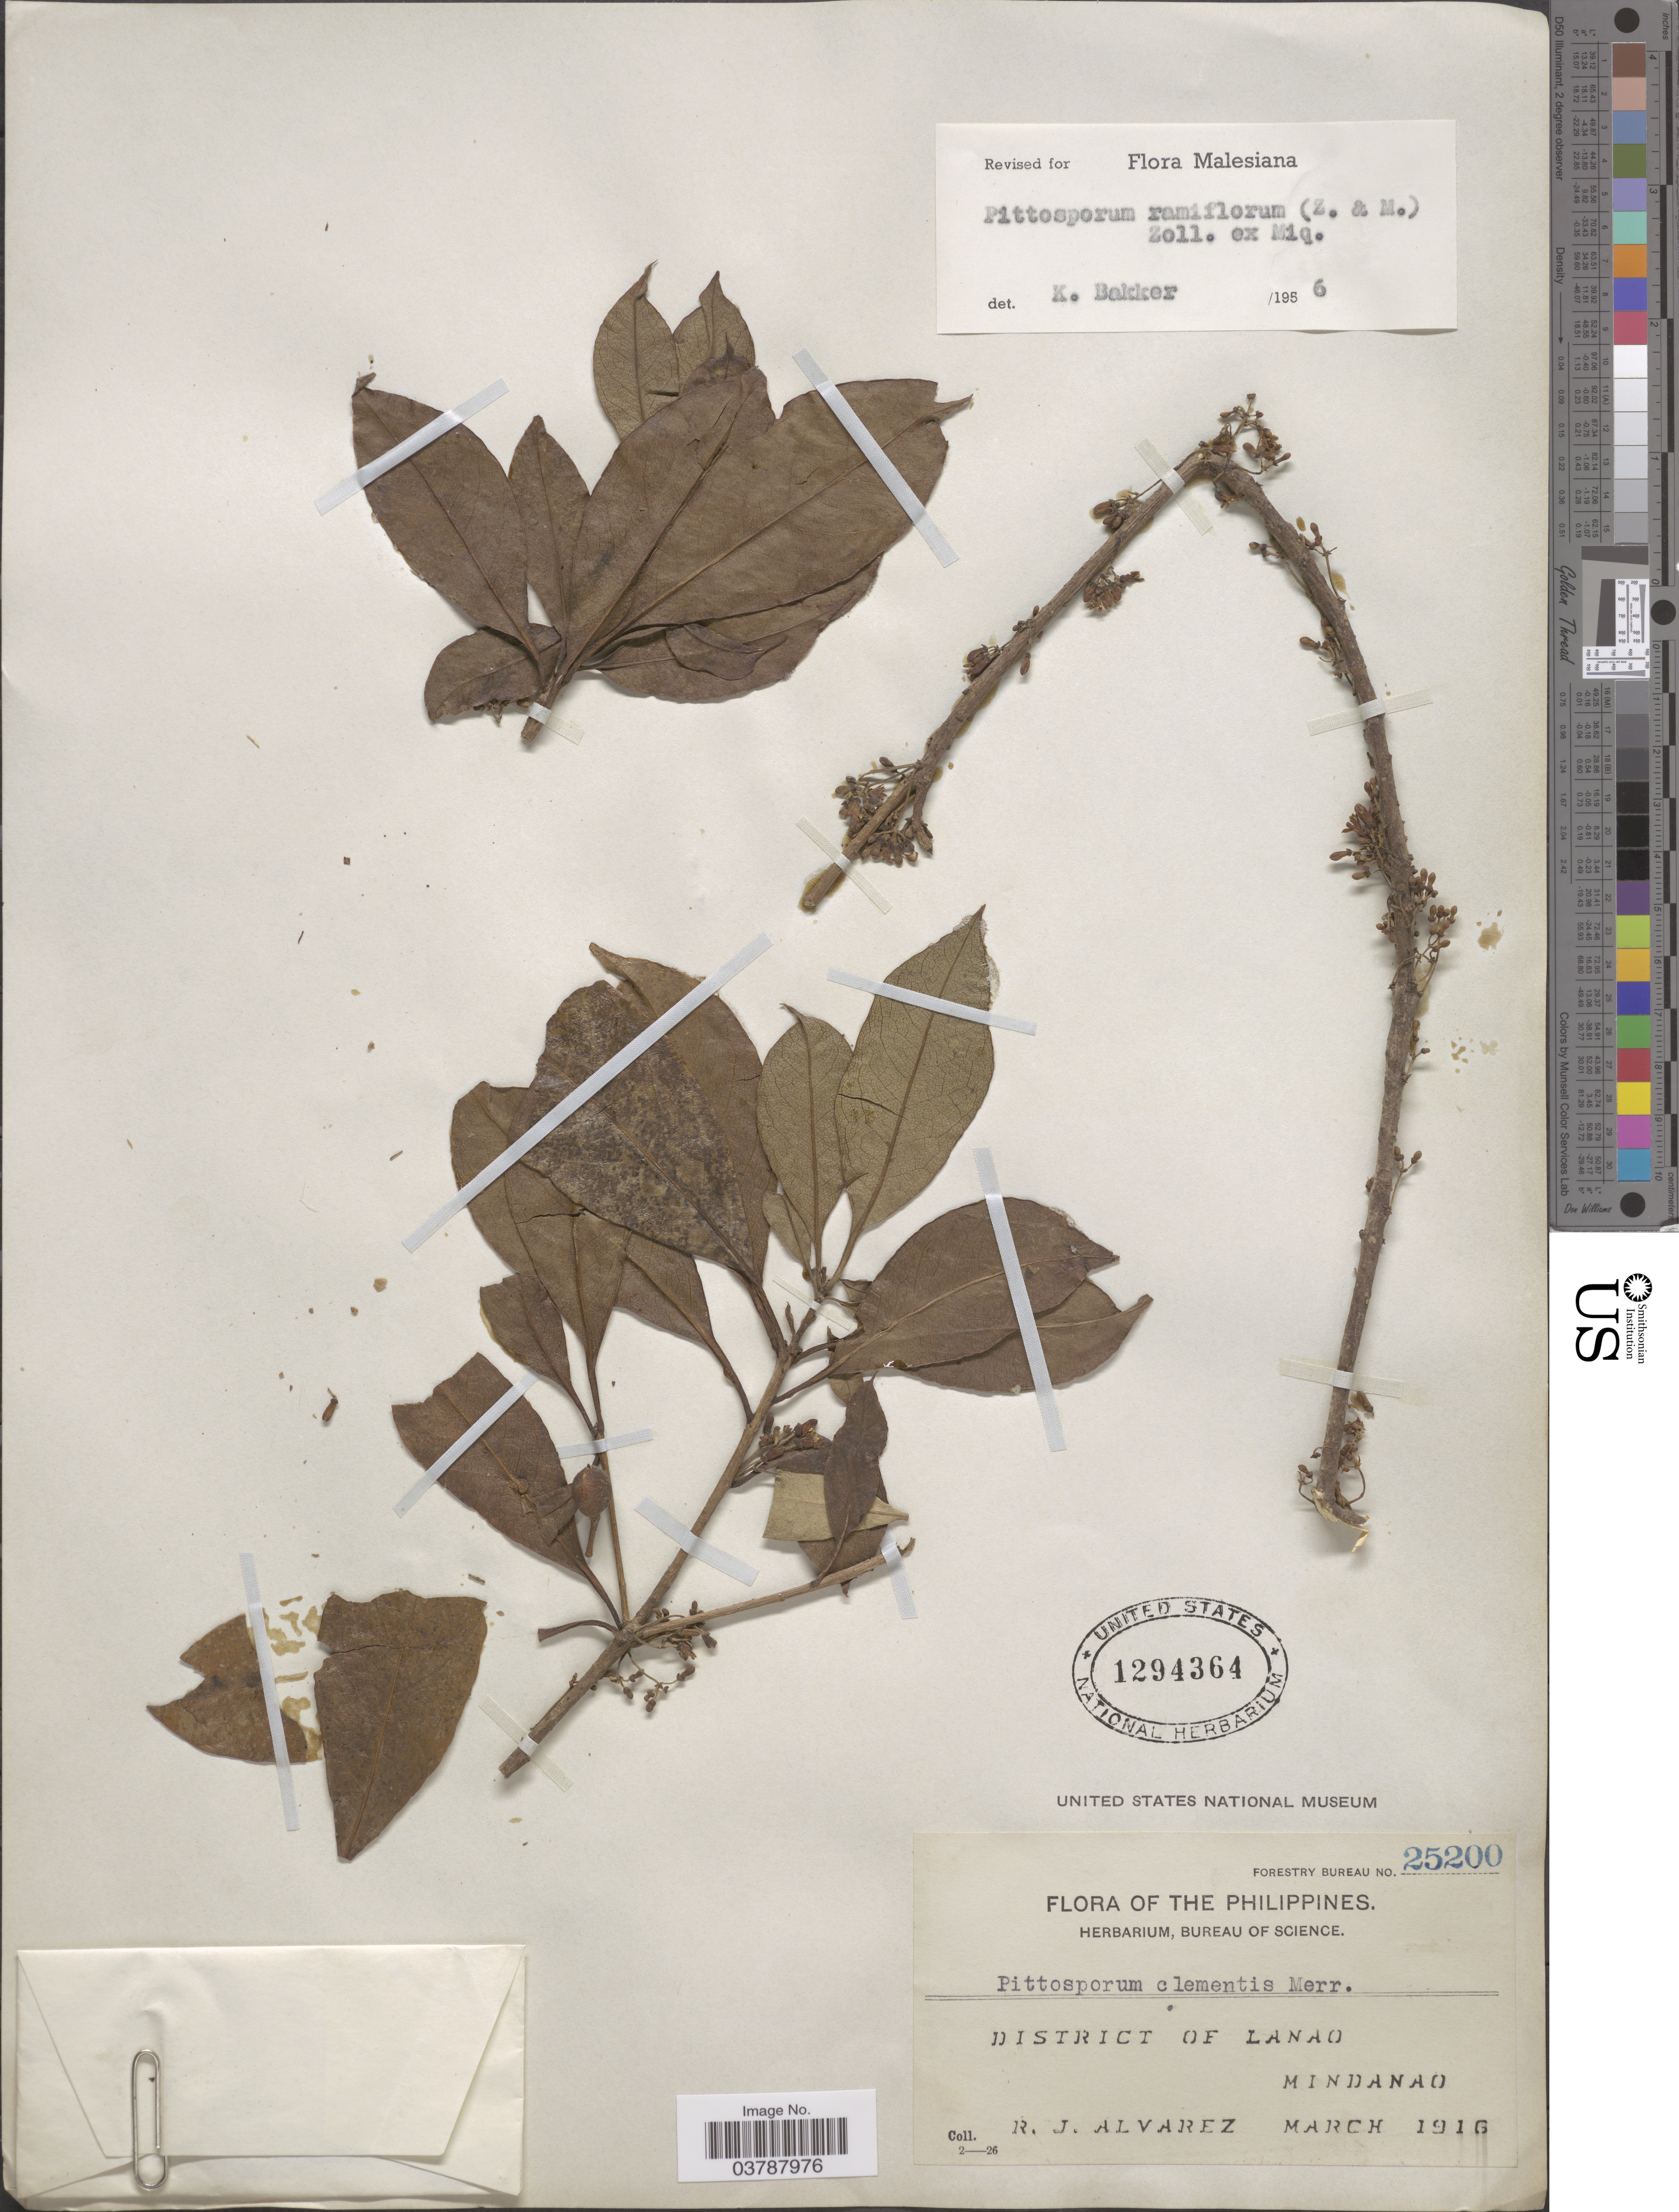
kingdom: Plantae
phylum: Tracheophyta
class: Magnoliopsida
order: Apiales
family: Pittosporaceae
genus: Pittosporum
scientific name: Pittosporum ramiflorum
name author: (Zoll. & Mor.) Zoll.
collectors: R. Alvarez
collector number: Forestry Bureau 25200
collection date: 1916-03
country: Philippines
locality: District of Lanao, Mindanao.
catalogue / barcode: US 1294364